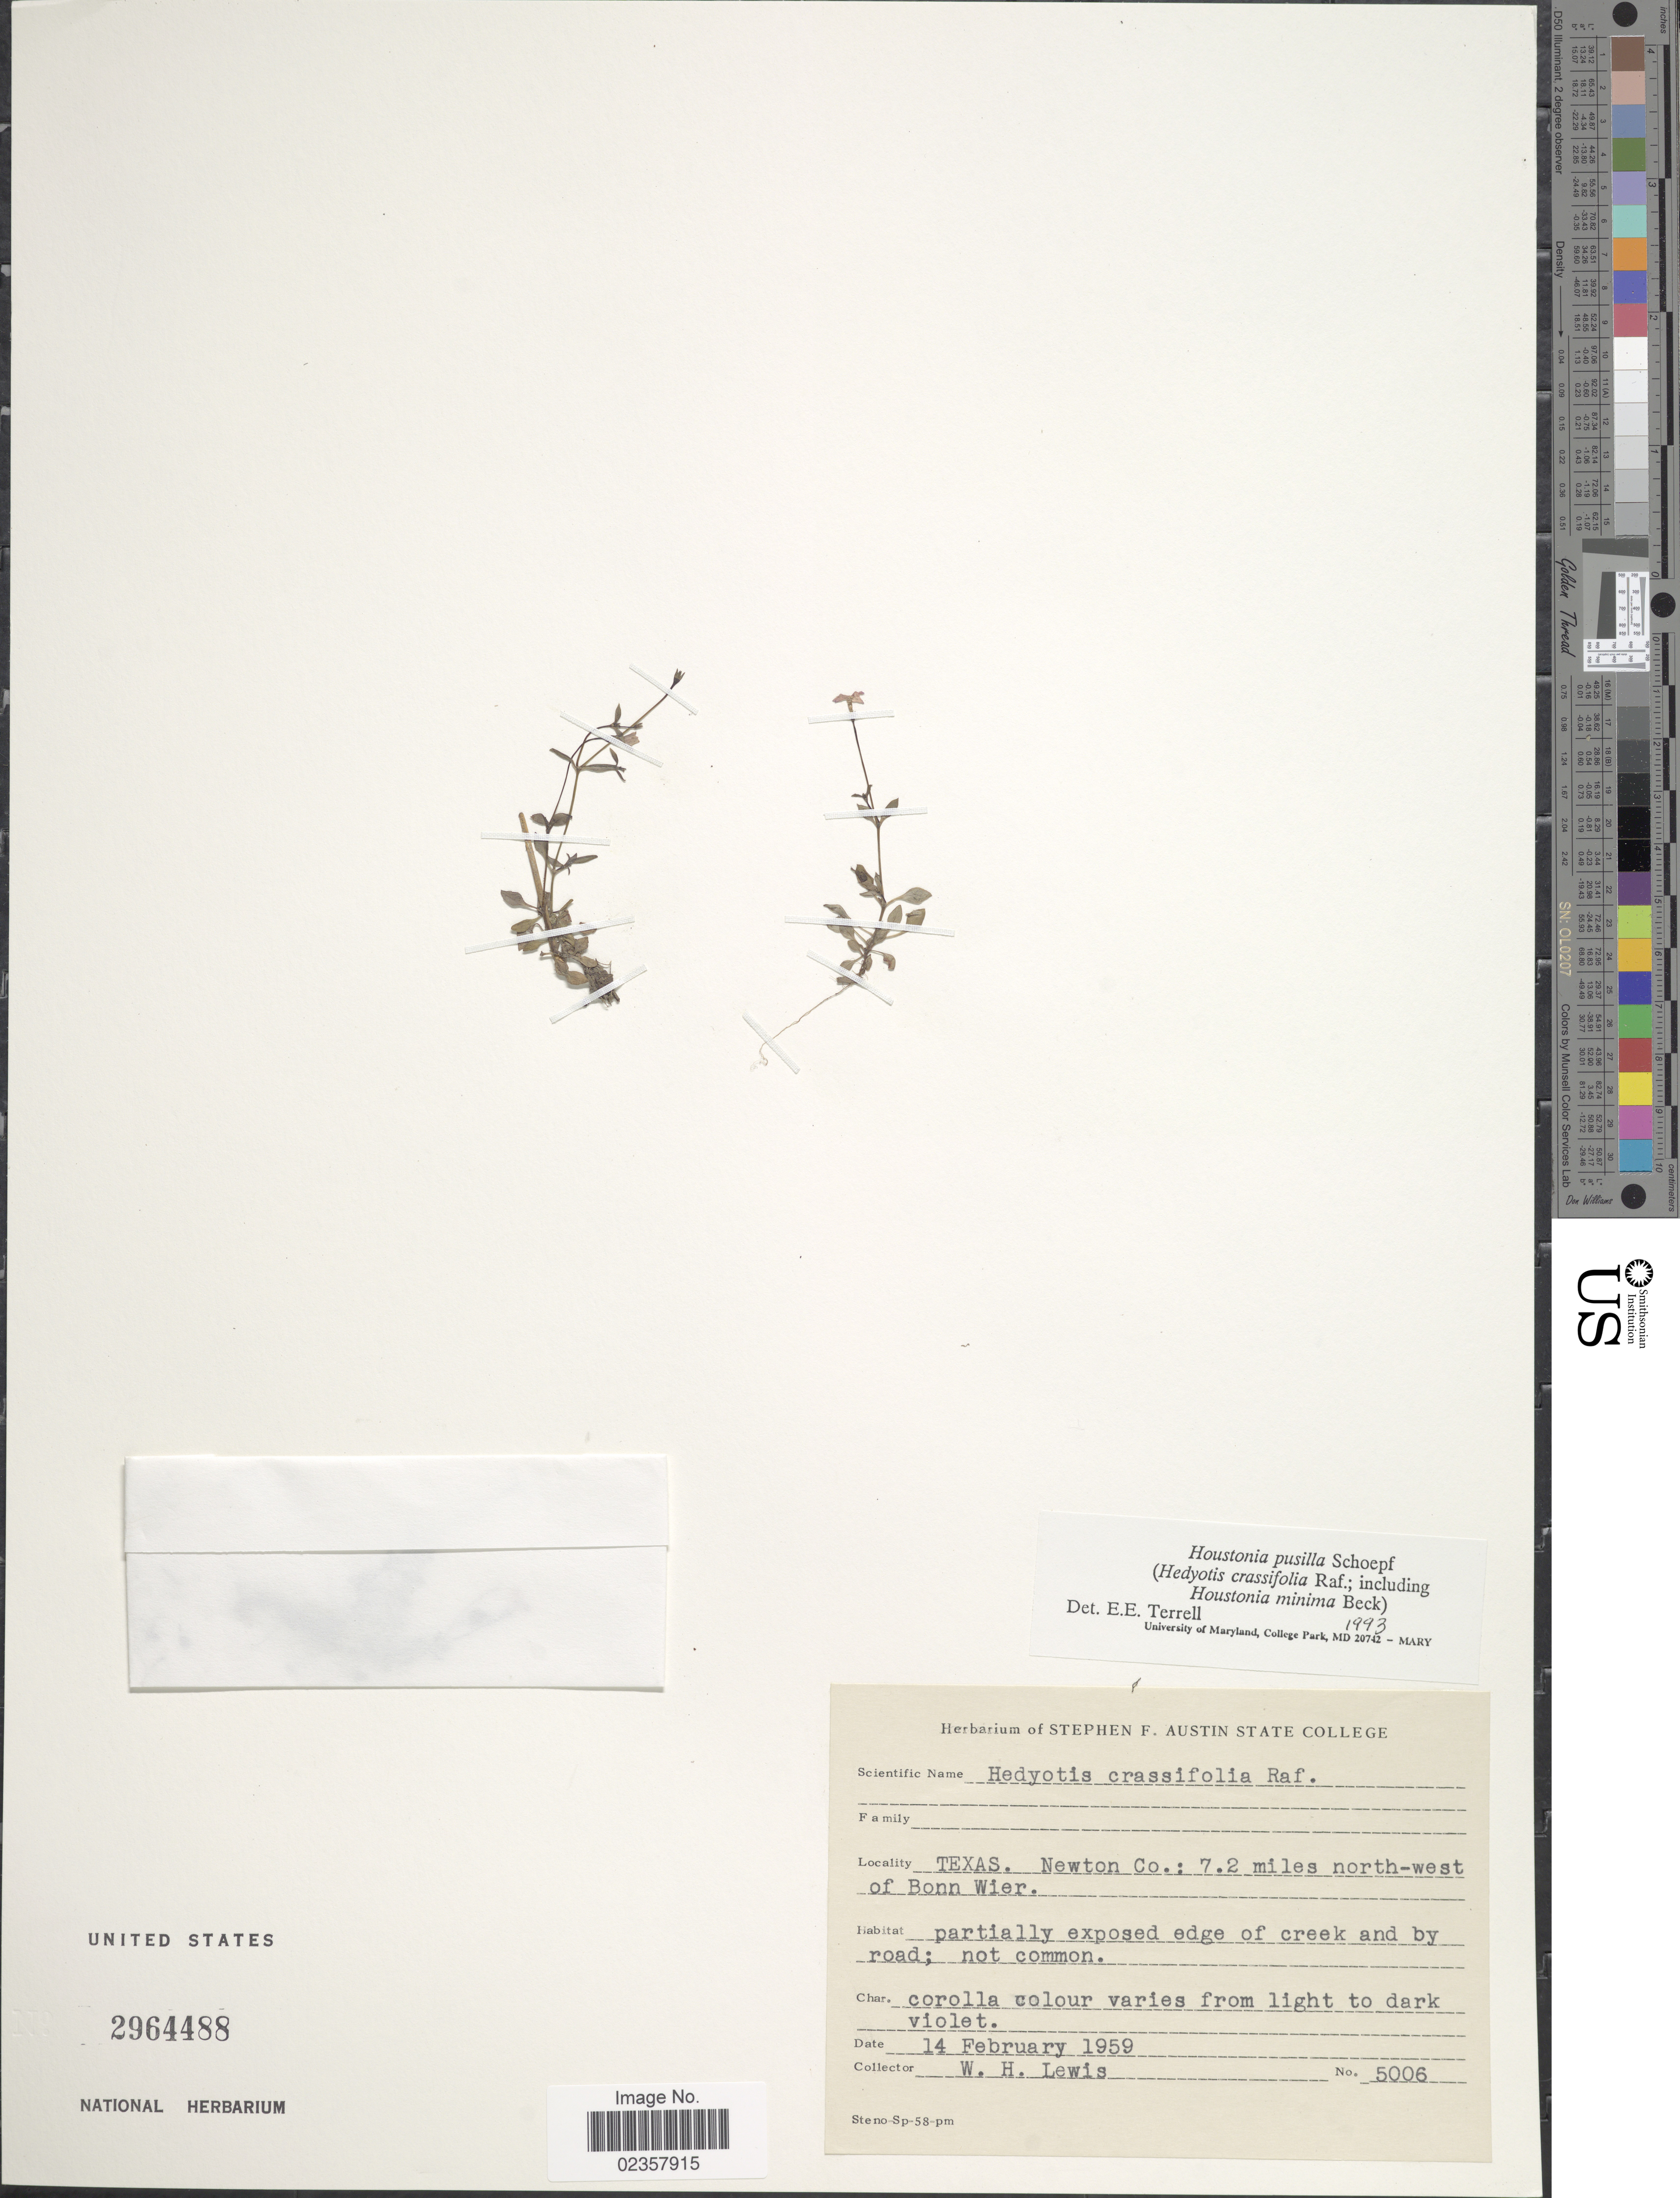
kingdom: Plantae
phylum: Tracheophyta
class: Magnoliopsida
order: Gentianales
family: Rubiaceae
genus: Houstonia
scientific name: Houstonia pusilla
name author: Schoepf.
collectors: W. H. Lewis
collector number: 5006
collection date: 1959-02-14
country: United States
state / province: Texas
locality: Texas. Newton Co.: 7. 2 miles north-west of Bonn Wier.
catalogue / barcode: US 2964488